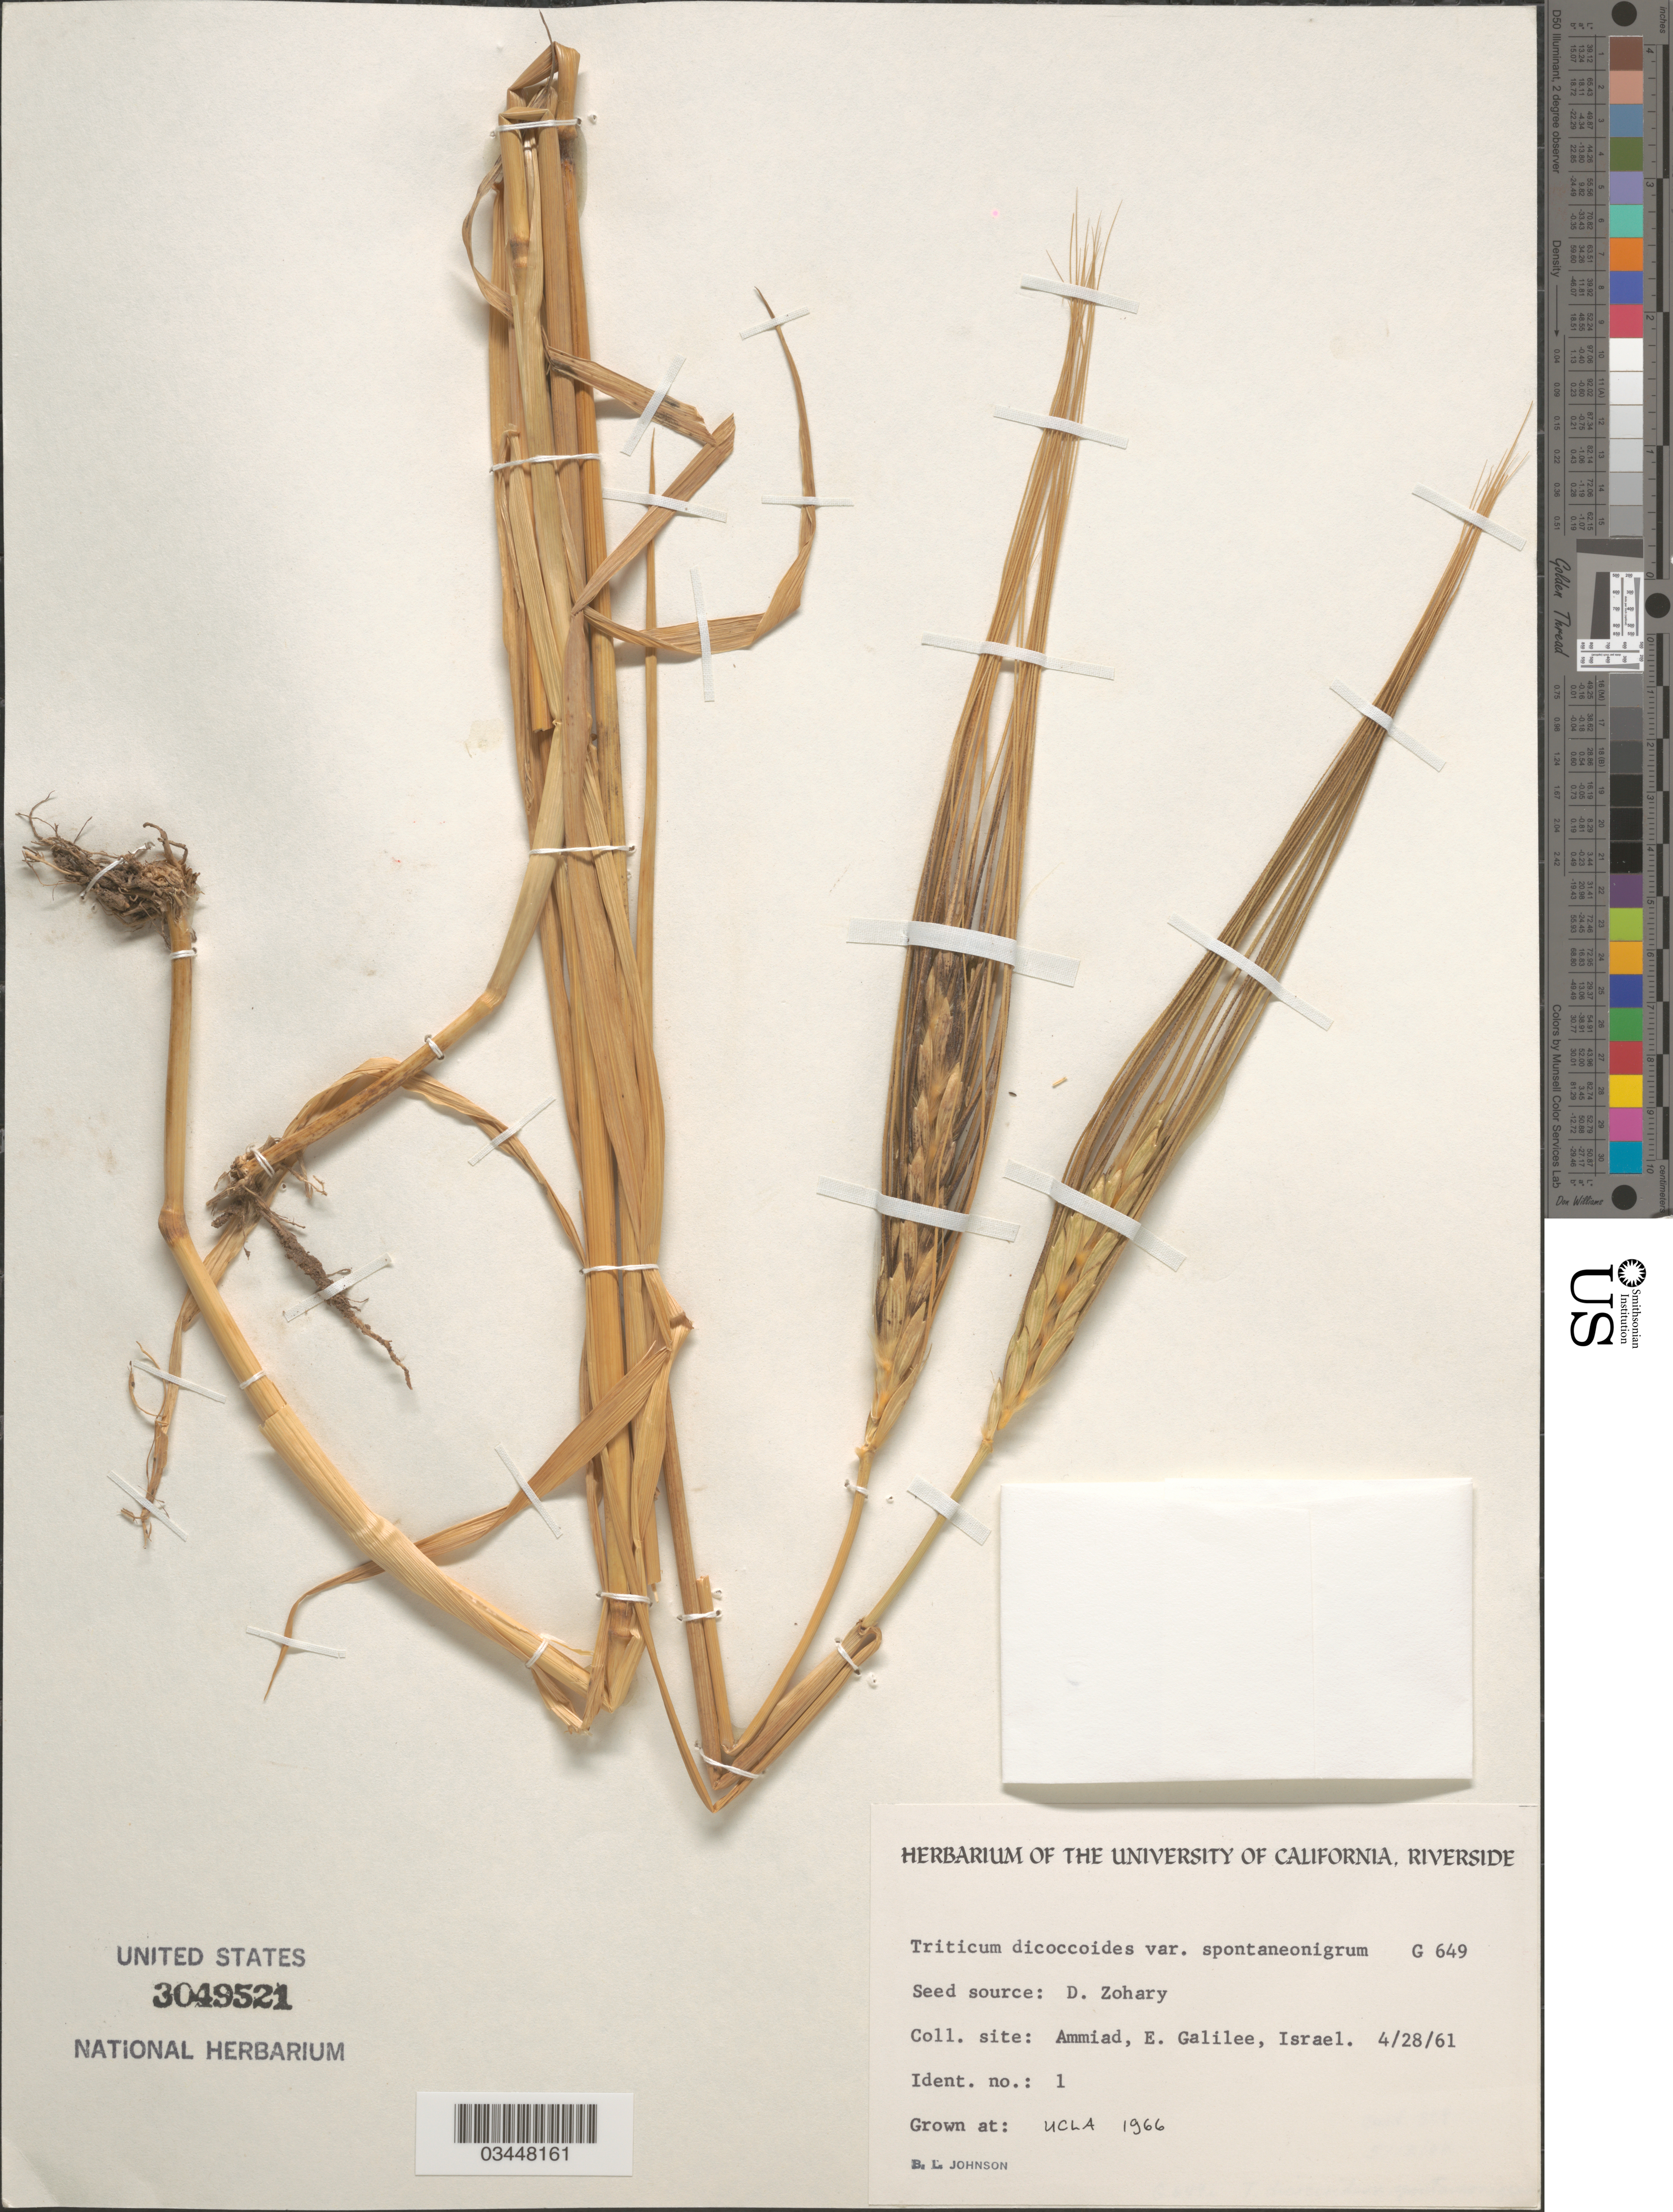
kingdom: Plantae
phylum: Tracheophyta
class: Liliopsida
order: Poales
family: Poaceae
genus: Triticum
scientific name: Triticum dicoccoides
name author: (Körn.) Körn. ex Schweinf.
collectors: B. Johnson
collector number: G649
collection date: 1966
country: United States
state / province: California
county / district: Los Angeles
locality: UCLA.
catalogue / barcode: US 3049521